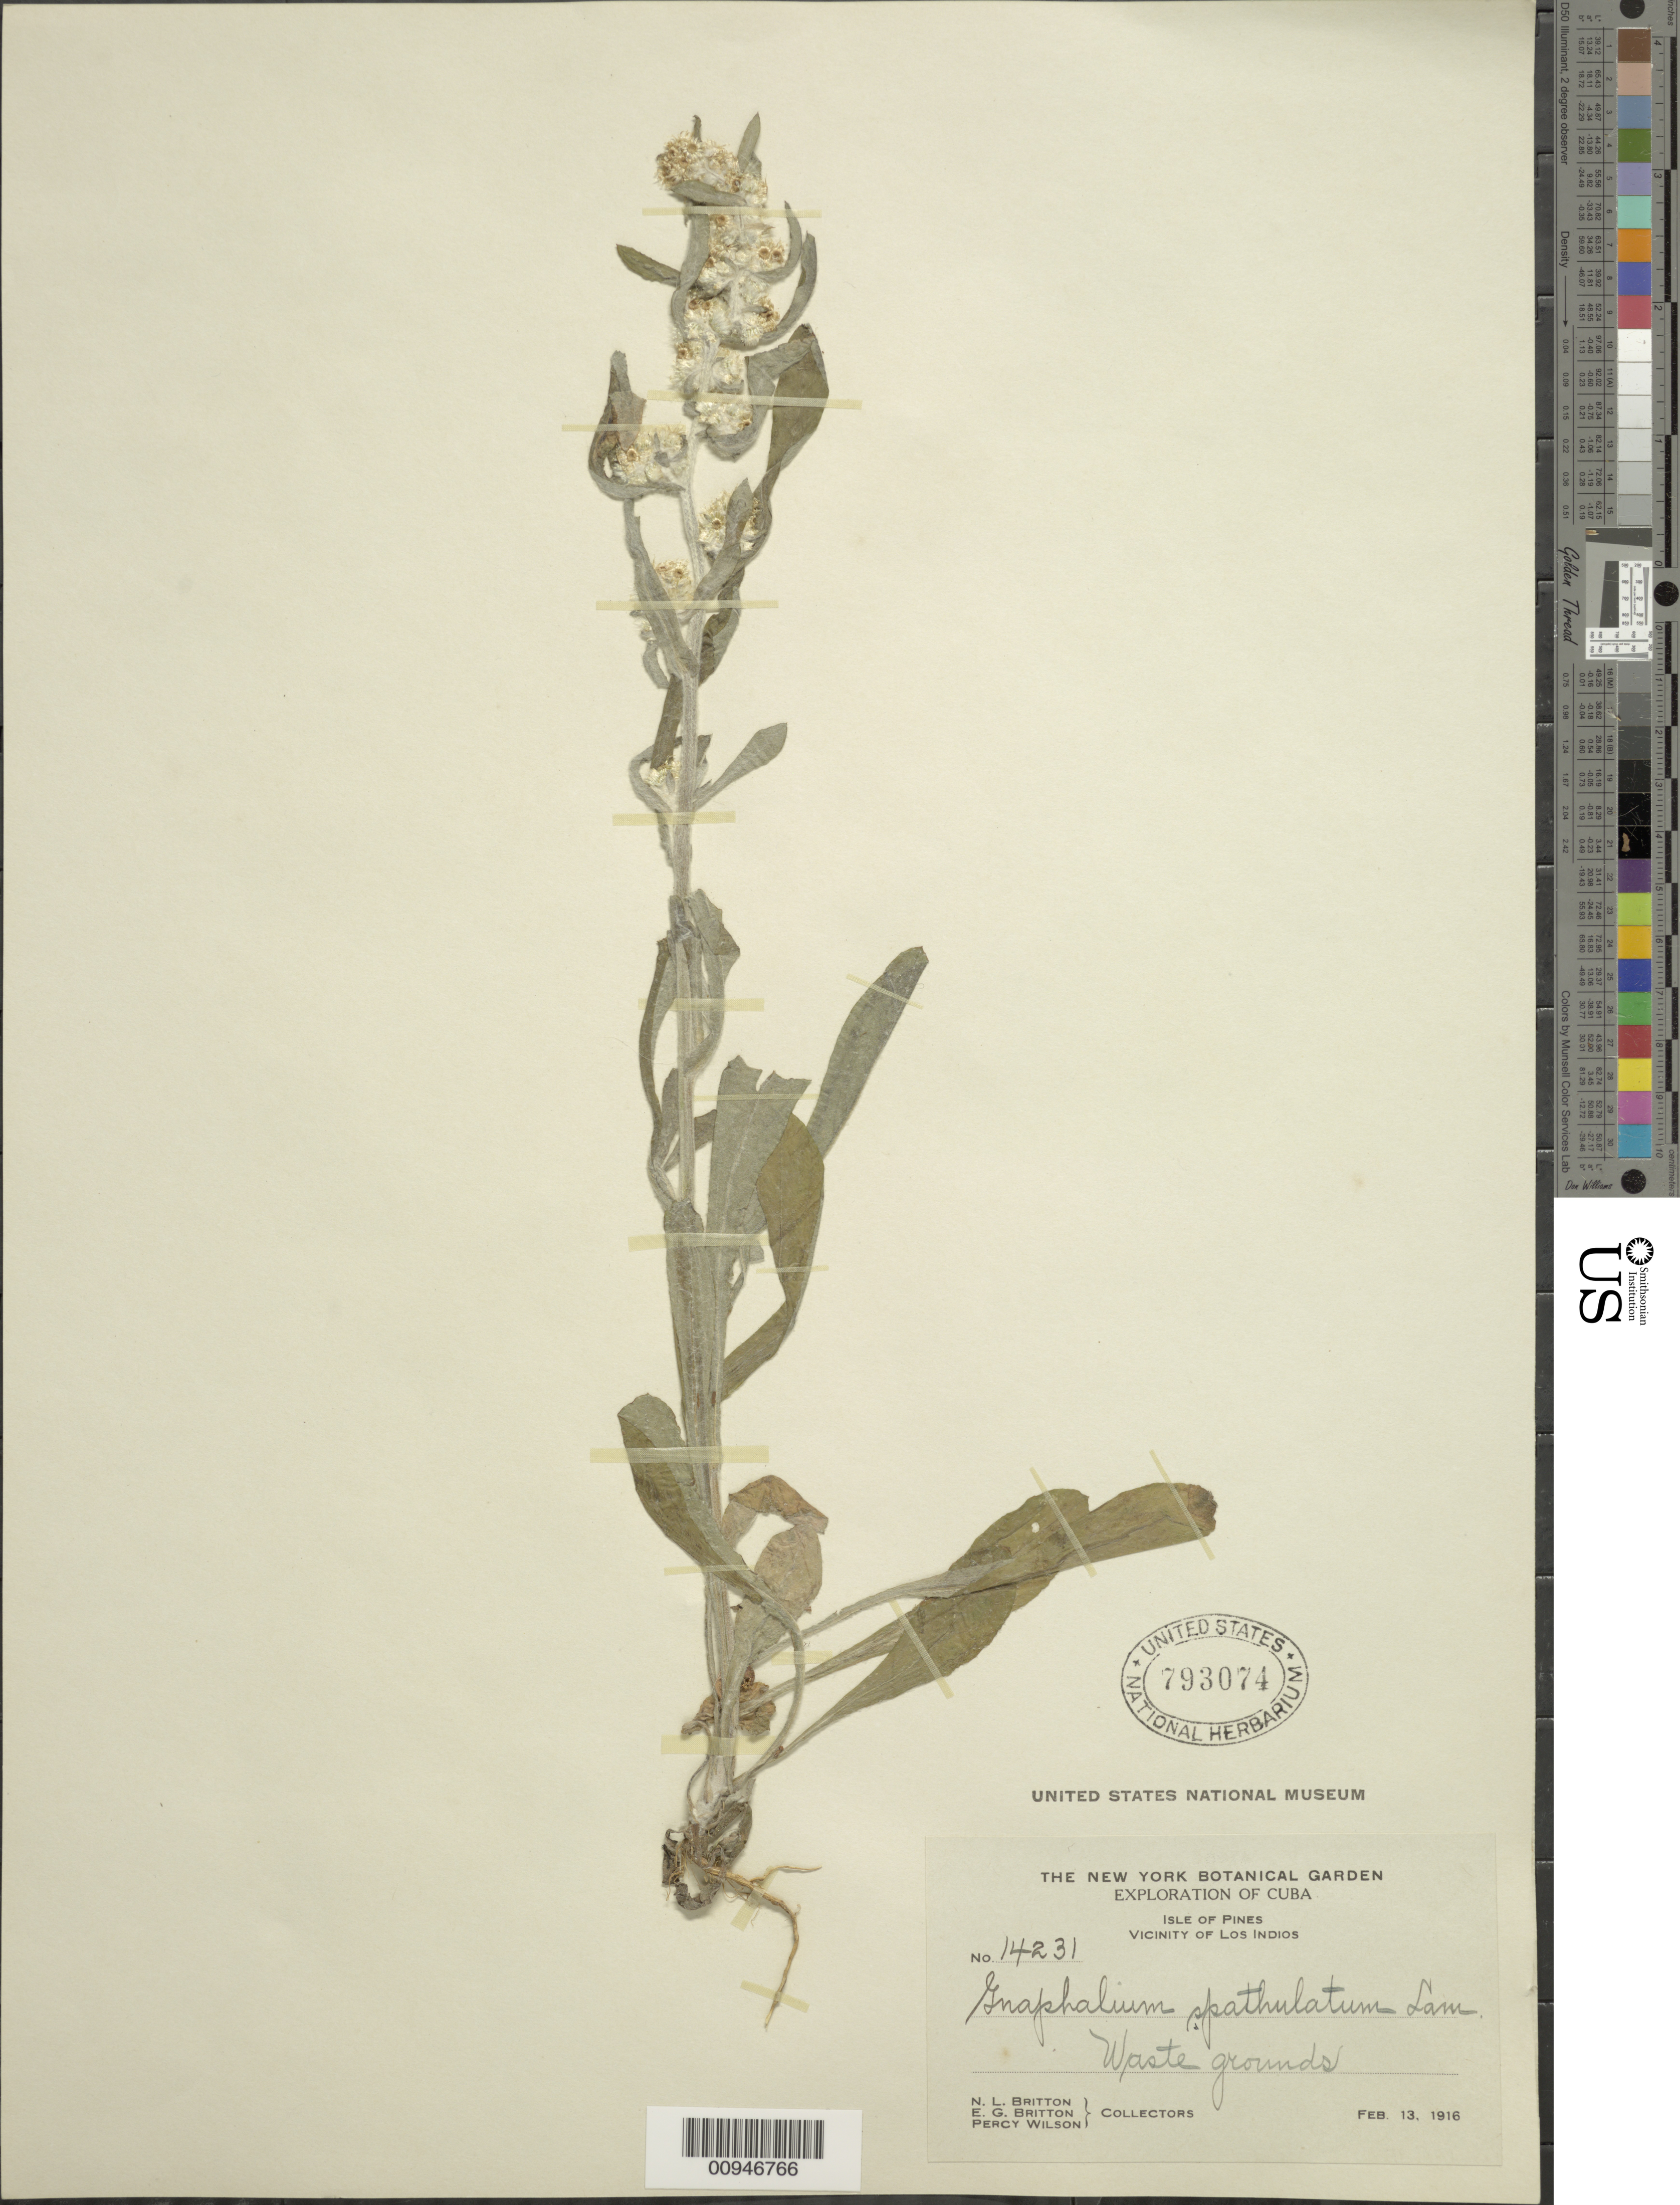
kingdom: Plantae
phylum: Tracheophyta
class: Magnoliopsida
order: Asterales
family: Asteraceae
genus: Gamochaeta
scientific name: Gamochaeta pensylvanica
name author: (Willd.) Cabrera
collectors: N. Britton, E. G. Britton & P. Wilson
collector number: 14231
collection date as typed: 13 Feb 1916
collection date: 1916-02-13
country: Cuba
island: Isla de la Juventud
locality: Vicinity of Los Indios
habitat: Waste grounds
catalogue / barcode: US 793074